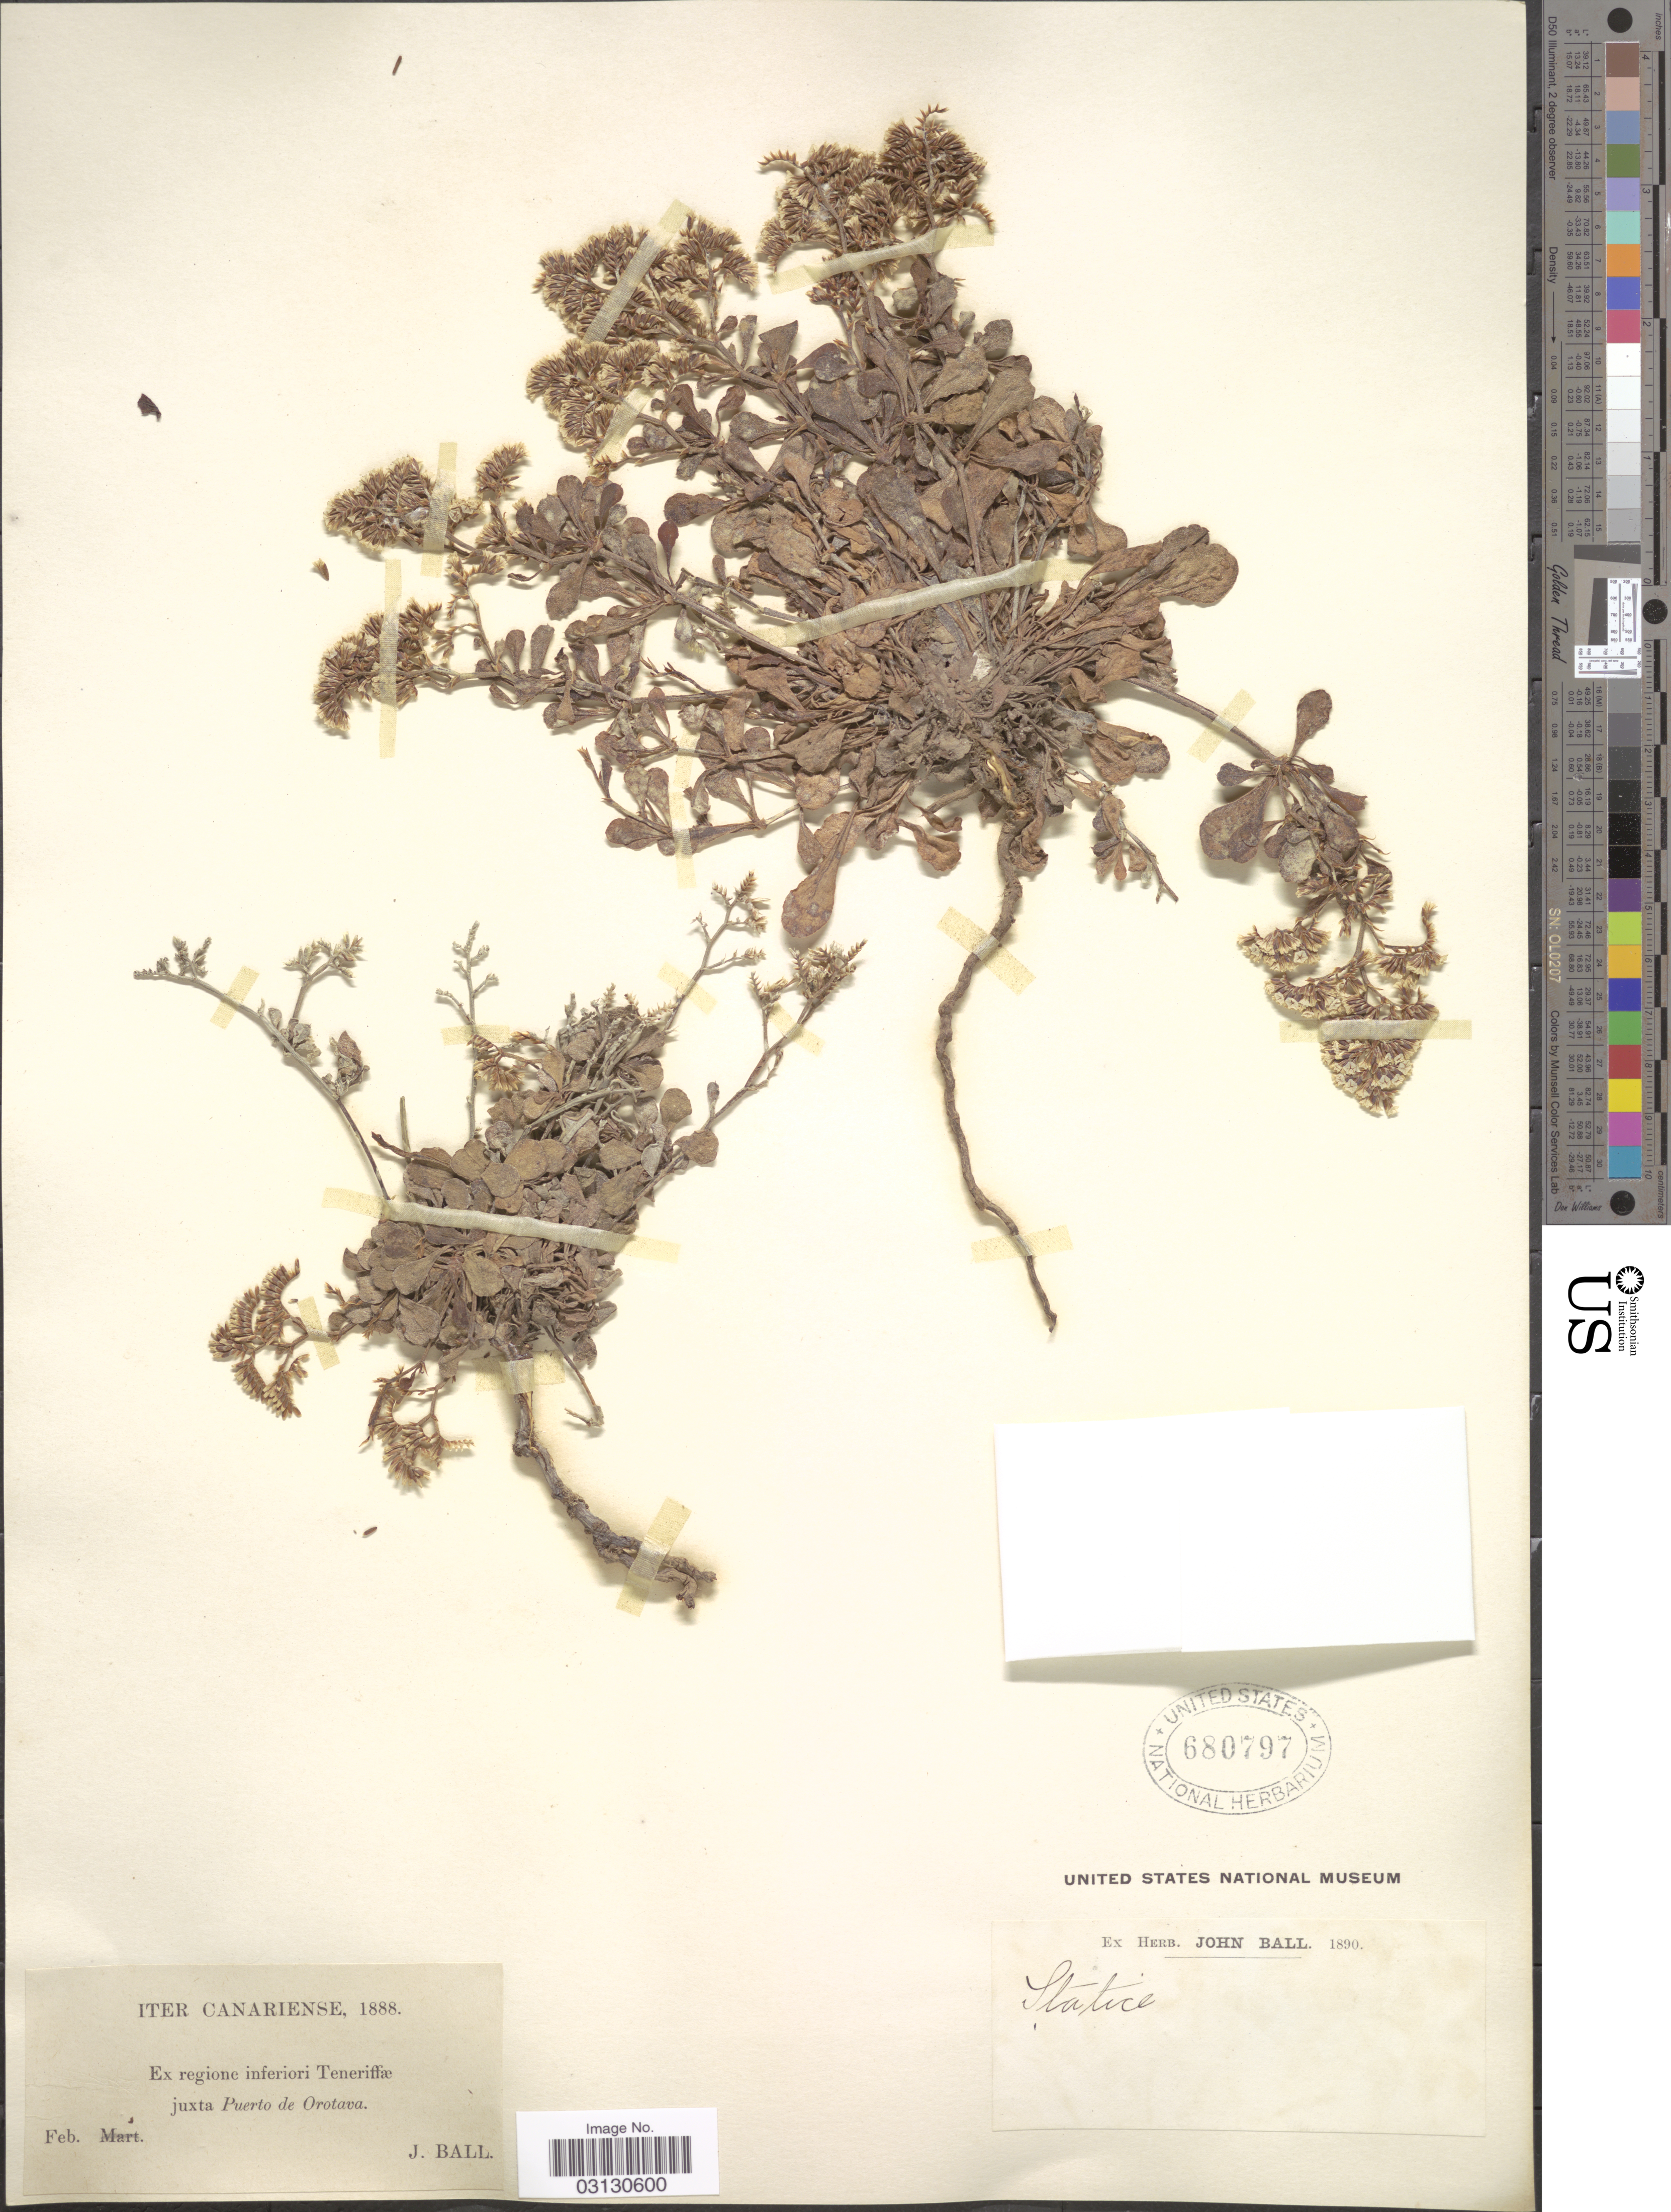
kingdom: Plantae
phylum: Tracheophyta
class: Magnoliopsida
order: Caryophyllales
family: Plumbaginaceae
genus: Limonium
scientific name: Limonium sp.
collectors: J. Ball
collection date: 1888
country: Spain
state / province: Canarias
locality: Ex regione ineriore Teneriffæ juxta Pierto de Orotava.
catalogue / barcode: US 680797